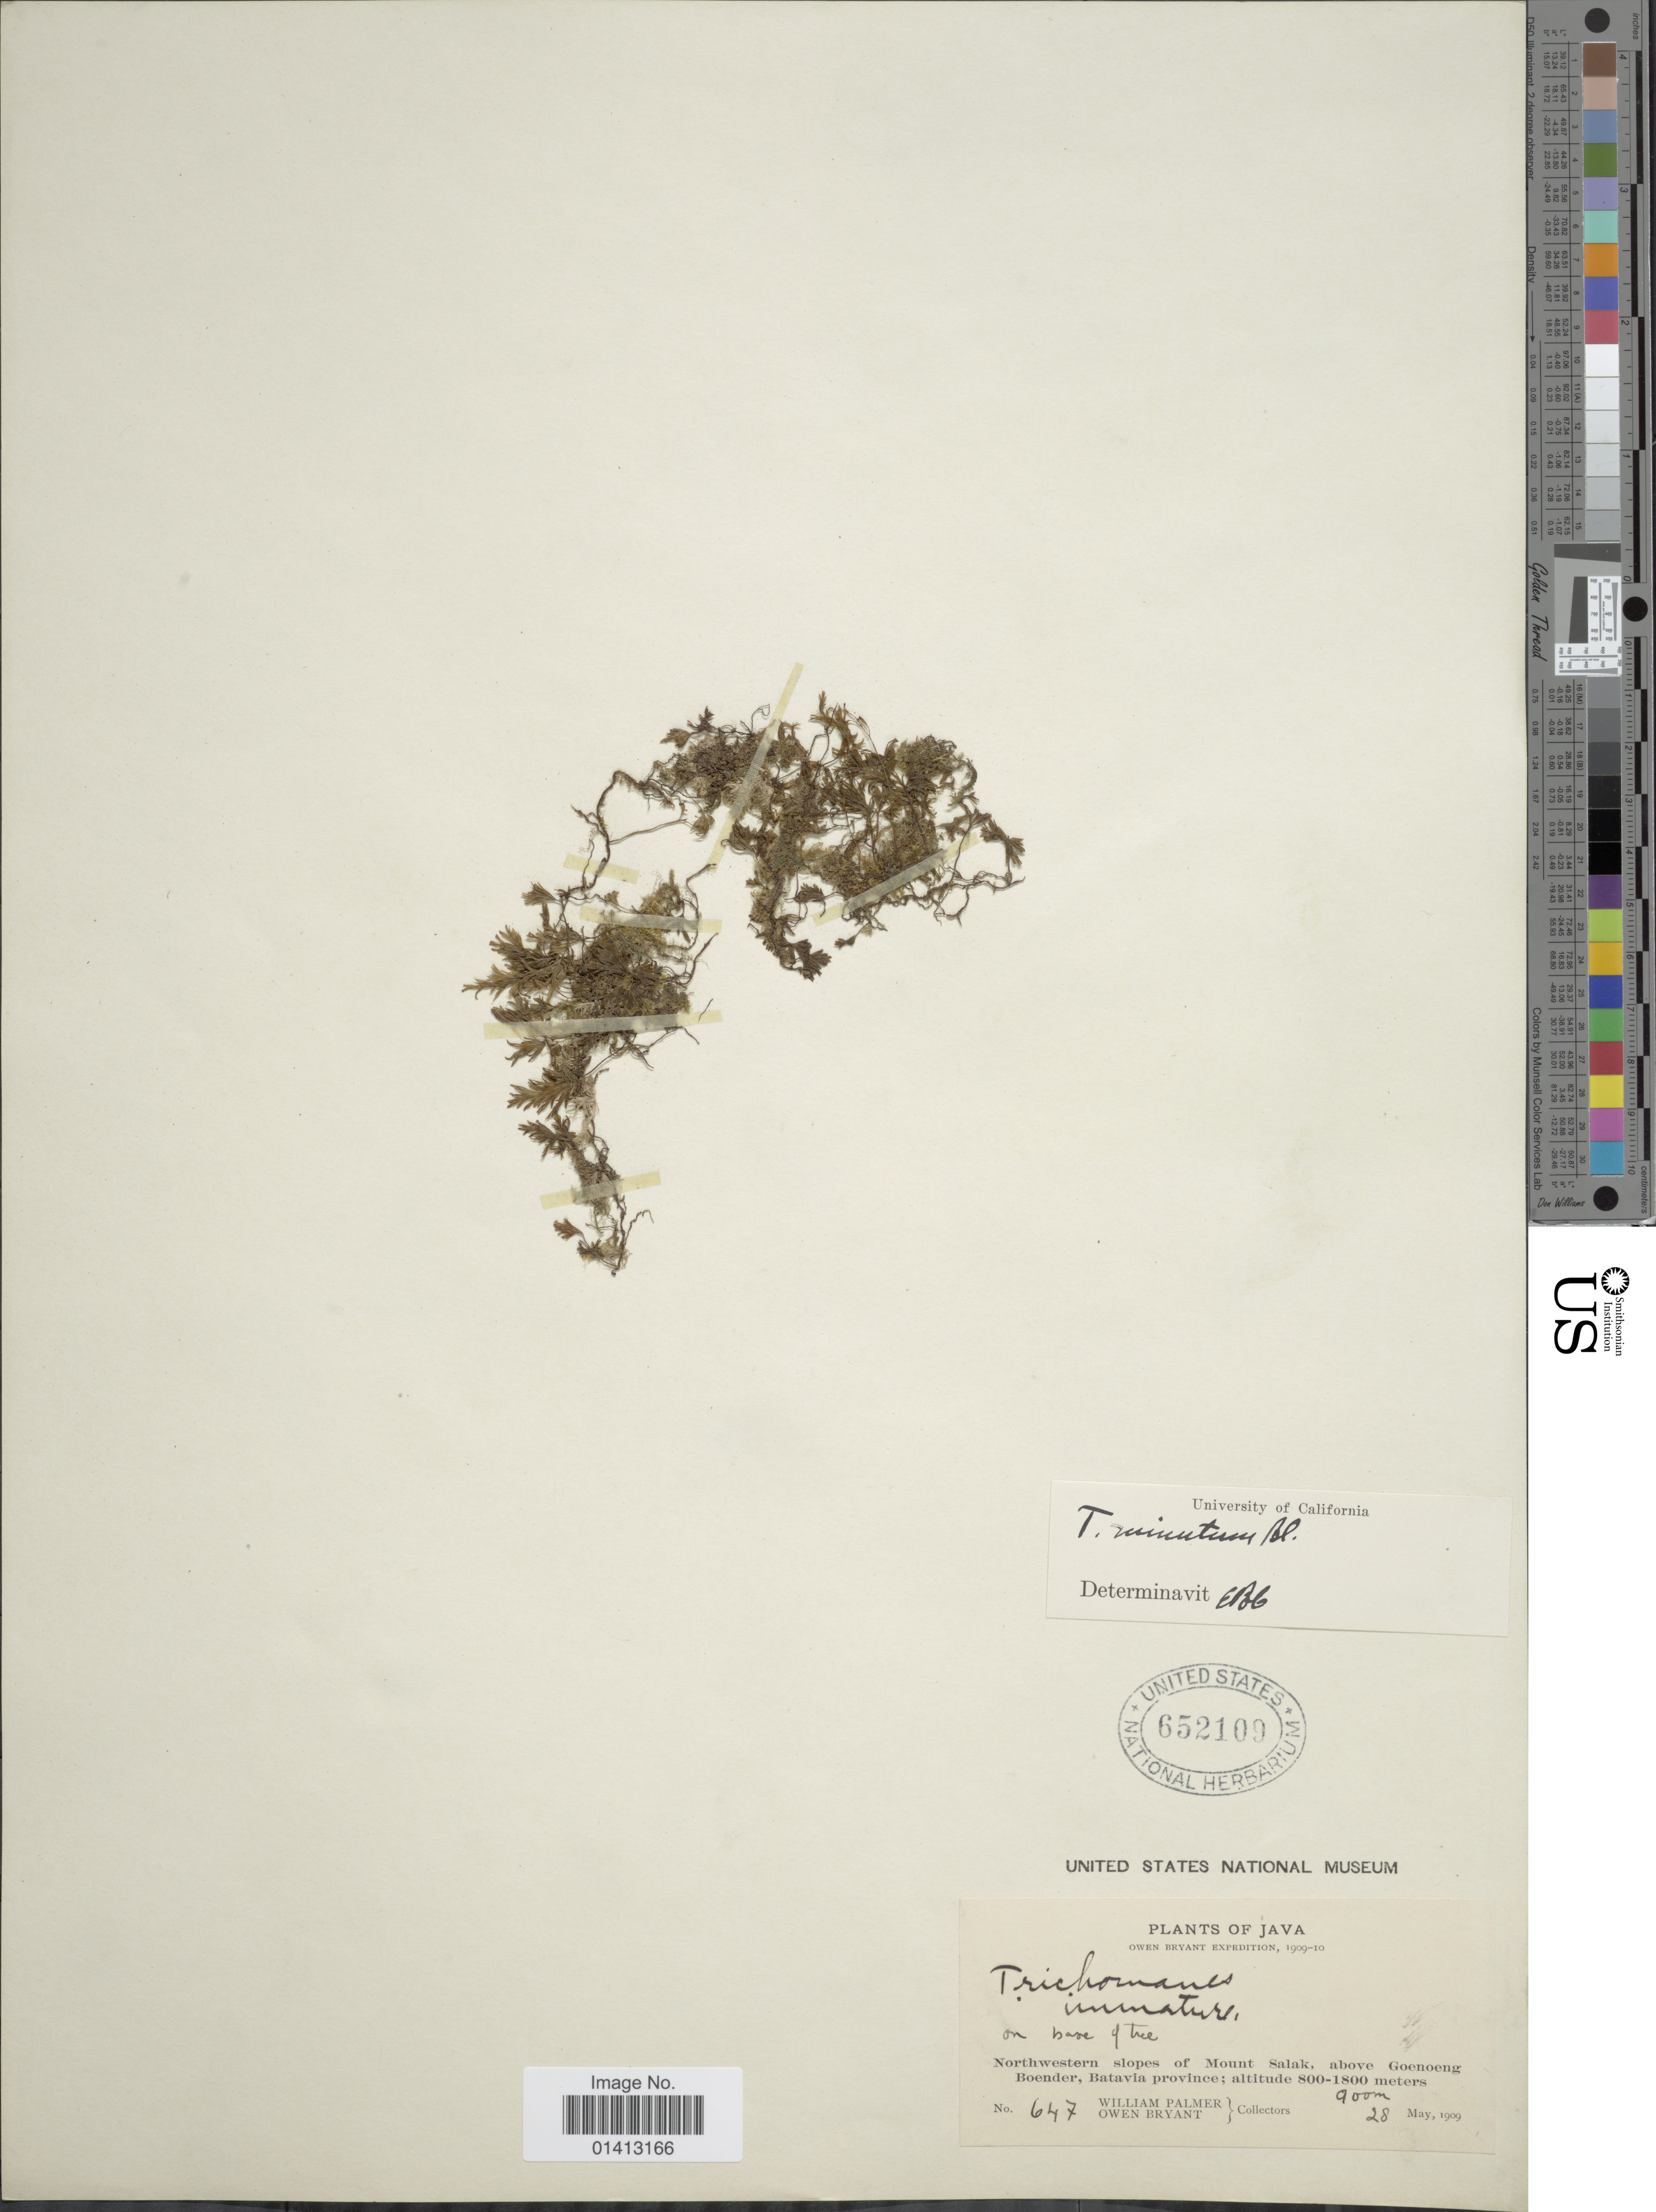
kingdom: Plantae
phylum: Tracheophyta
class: Polypodiopsida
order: Hymenophyllales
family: Hymenophyllaceae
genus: Crepidomanes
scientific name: Crepidomanes minutum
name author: (Blume) K. Iwats.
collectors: W. Palmer & O. Bryant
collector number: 647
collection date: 1909-05-28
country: Indonesia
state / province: Java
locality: Northwestern slopes of Mount Salak, above Goenoeng Boender, Batavia province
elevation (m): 800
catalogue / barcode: US 652109